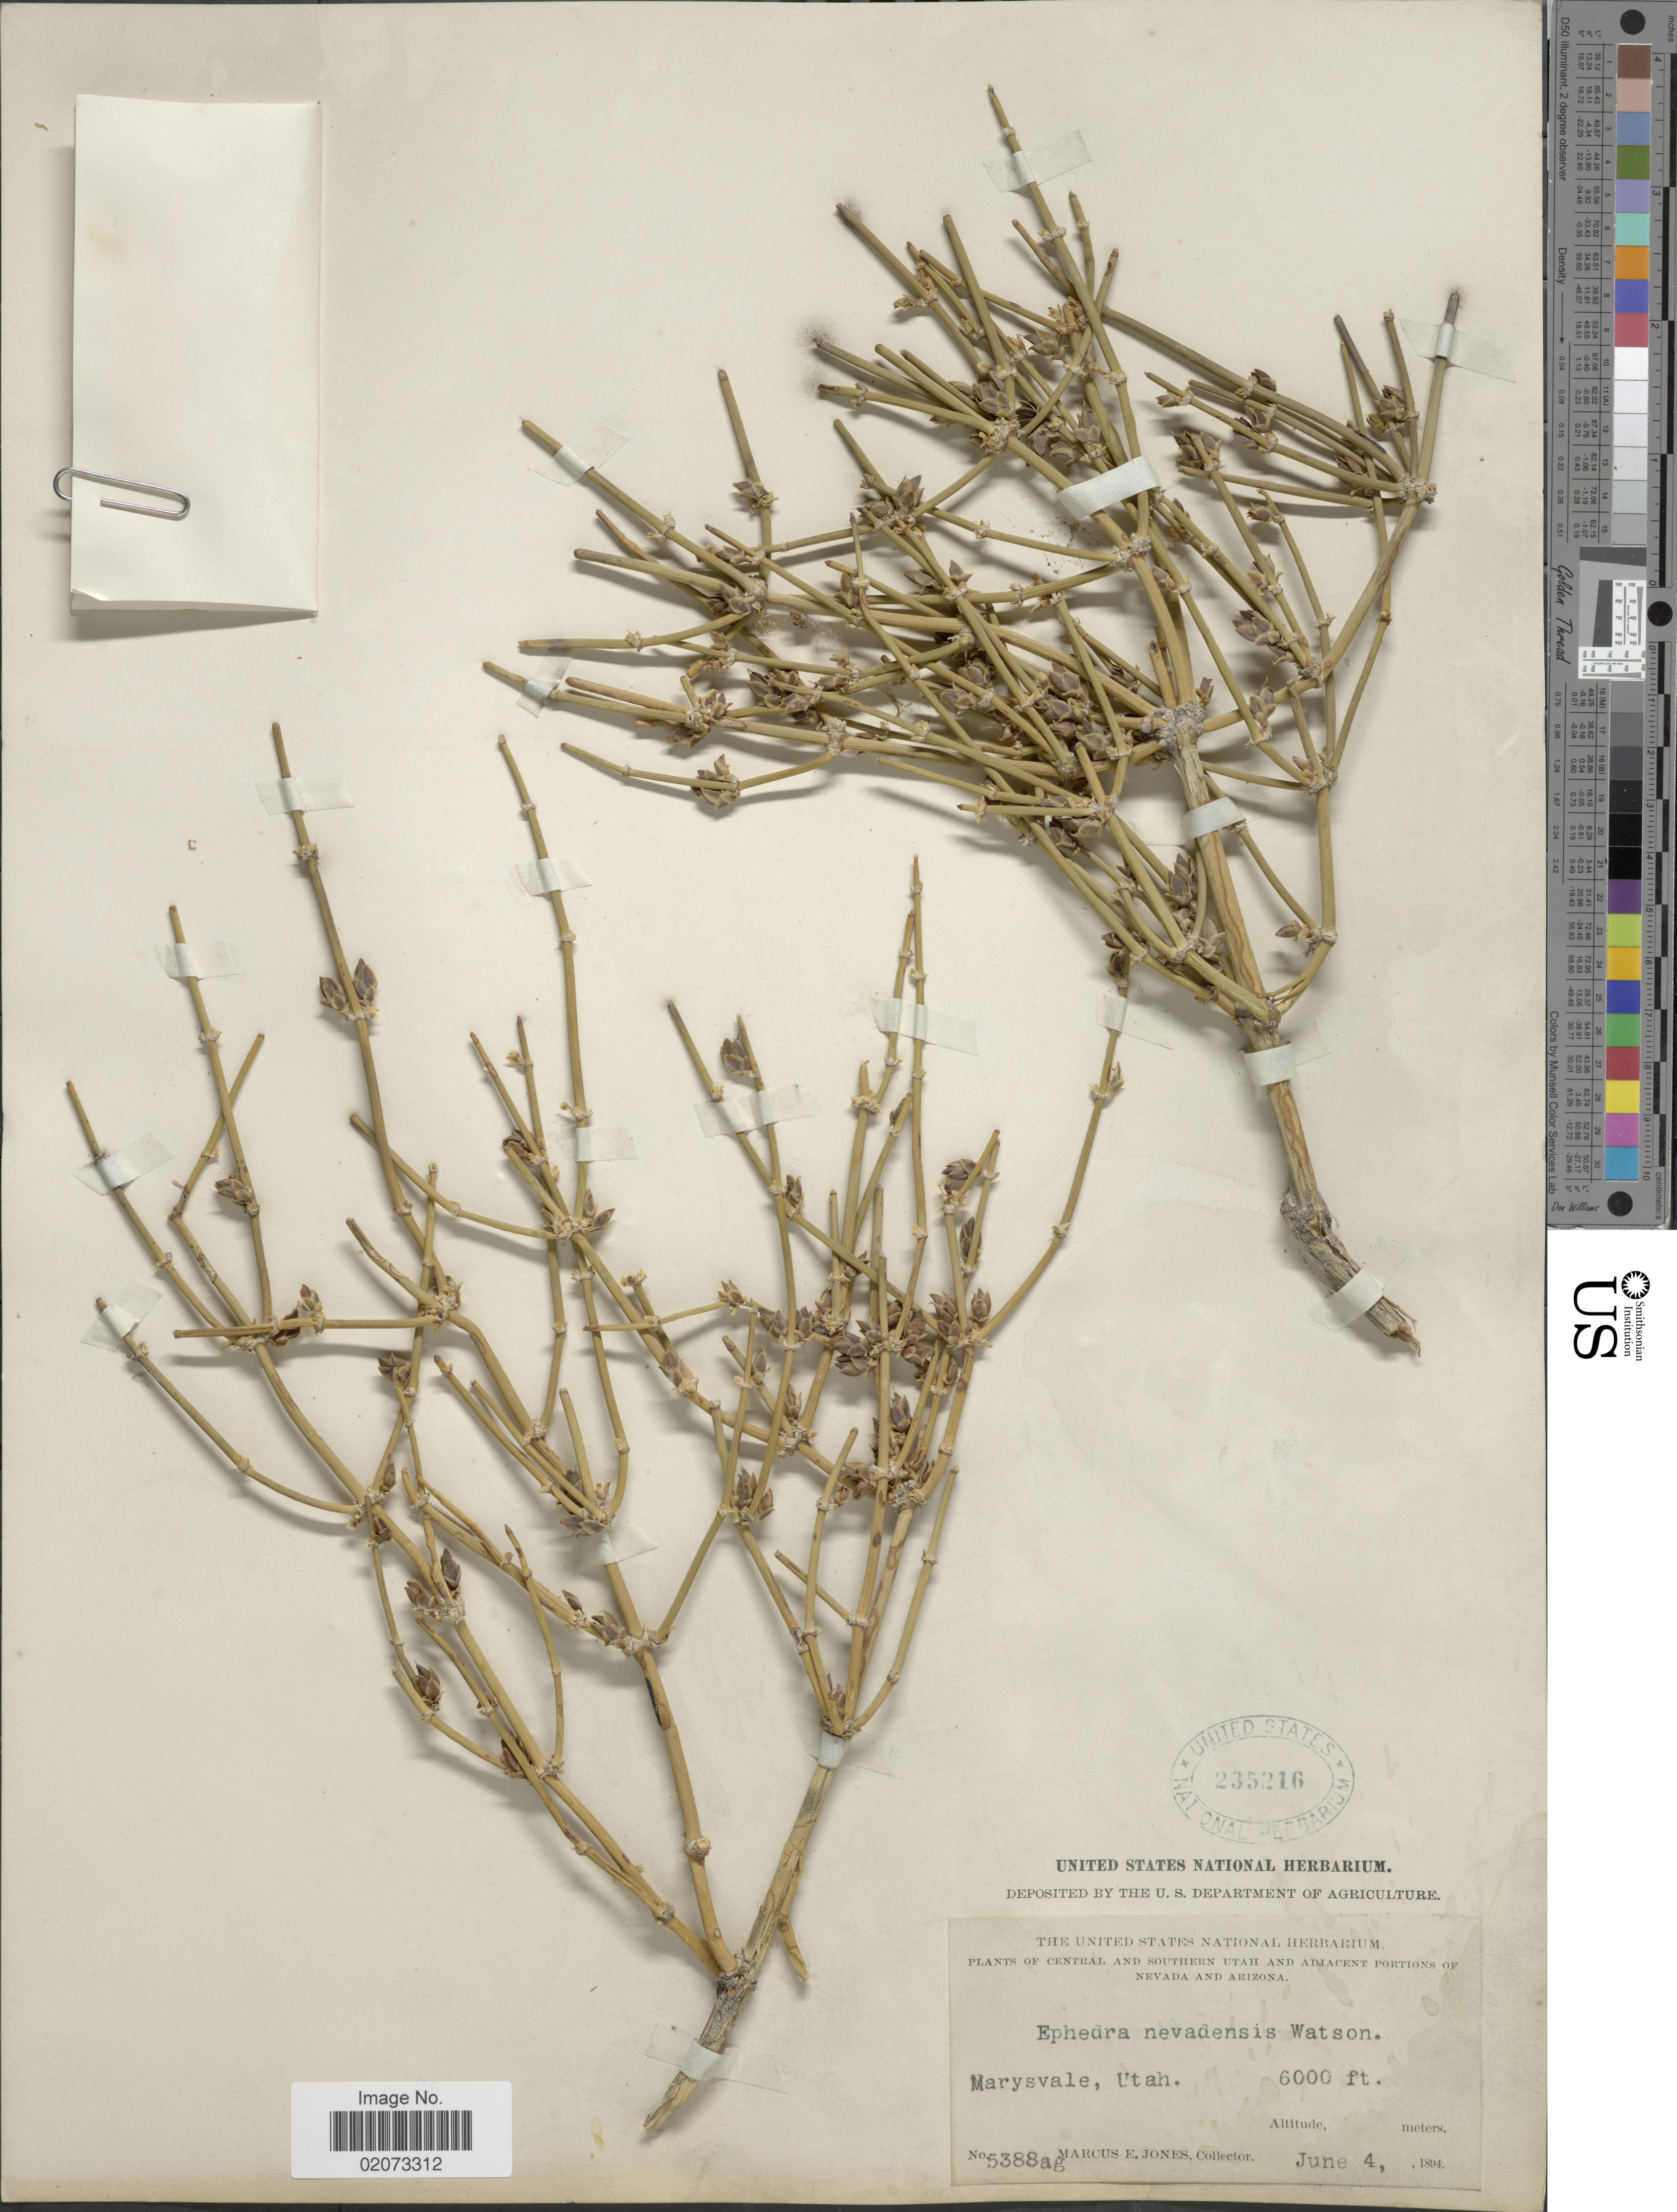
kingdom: Plantae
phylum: Tracheophyta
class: Gnetopsida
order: Ephedrales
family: Ephedraceae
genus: Ephedra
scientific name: Ephedra nevadensis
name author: S. Watson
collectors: M. E. Jones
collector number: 5388ag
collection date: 1894-06-04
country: United States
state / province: Utah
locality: Marysvale, Utah.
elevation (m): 1829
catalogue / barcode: US 235216